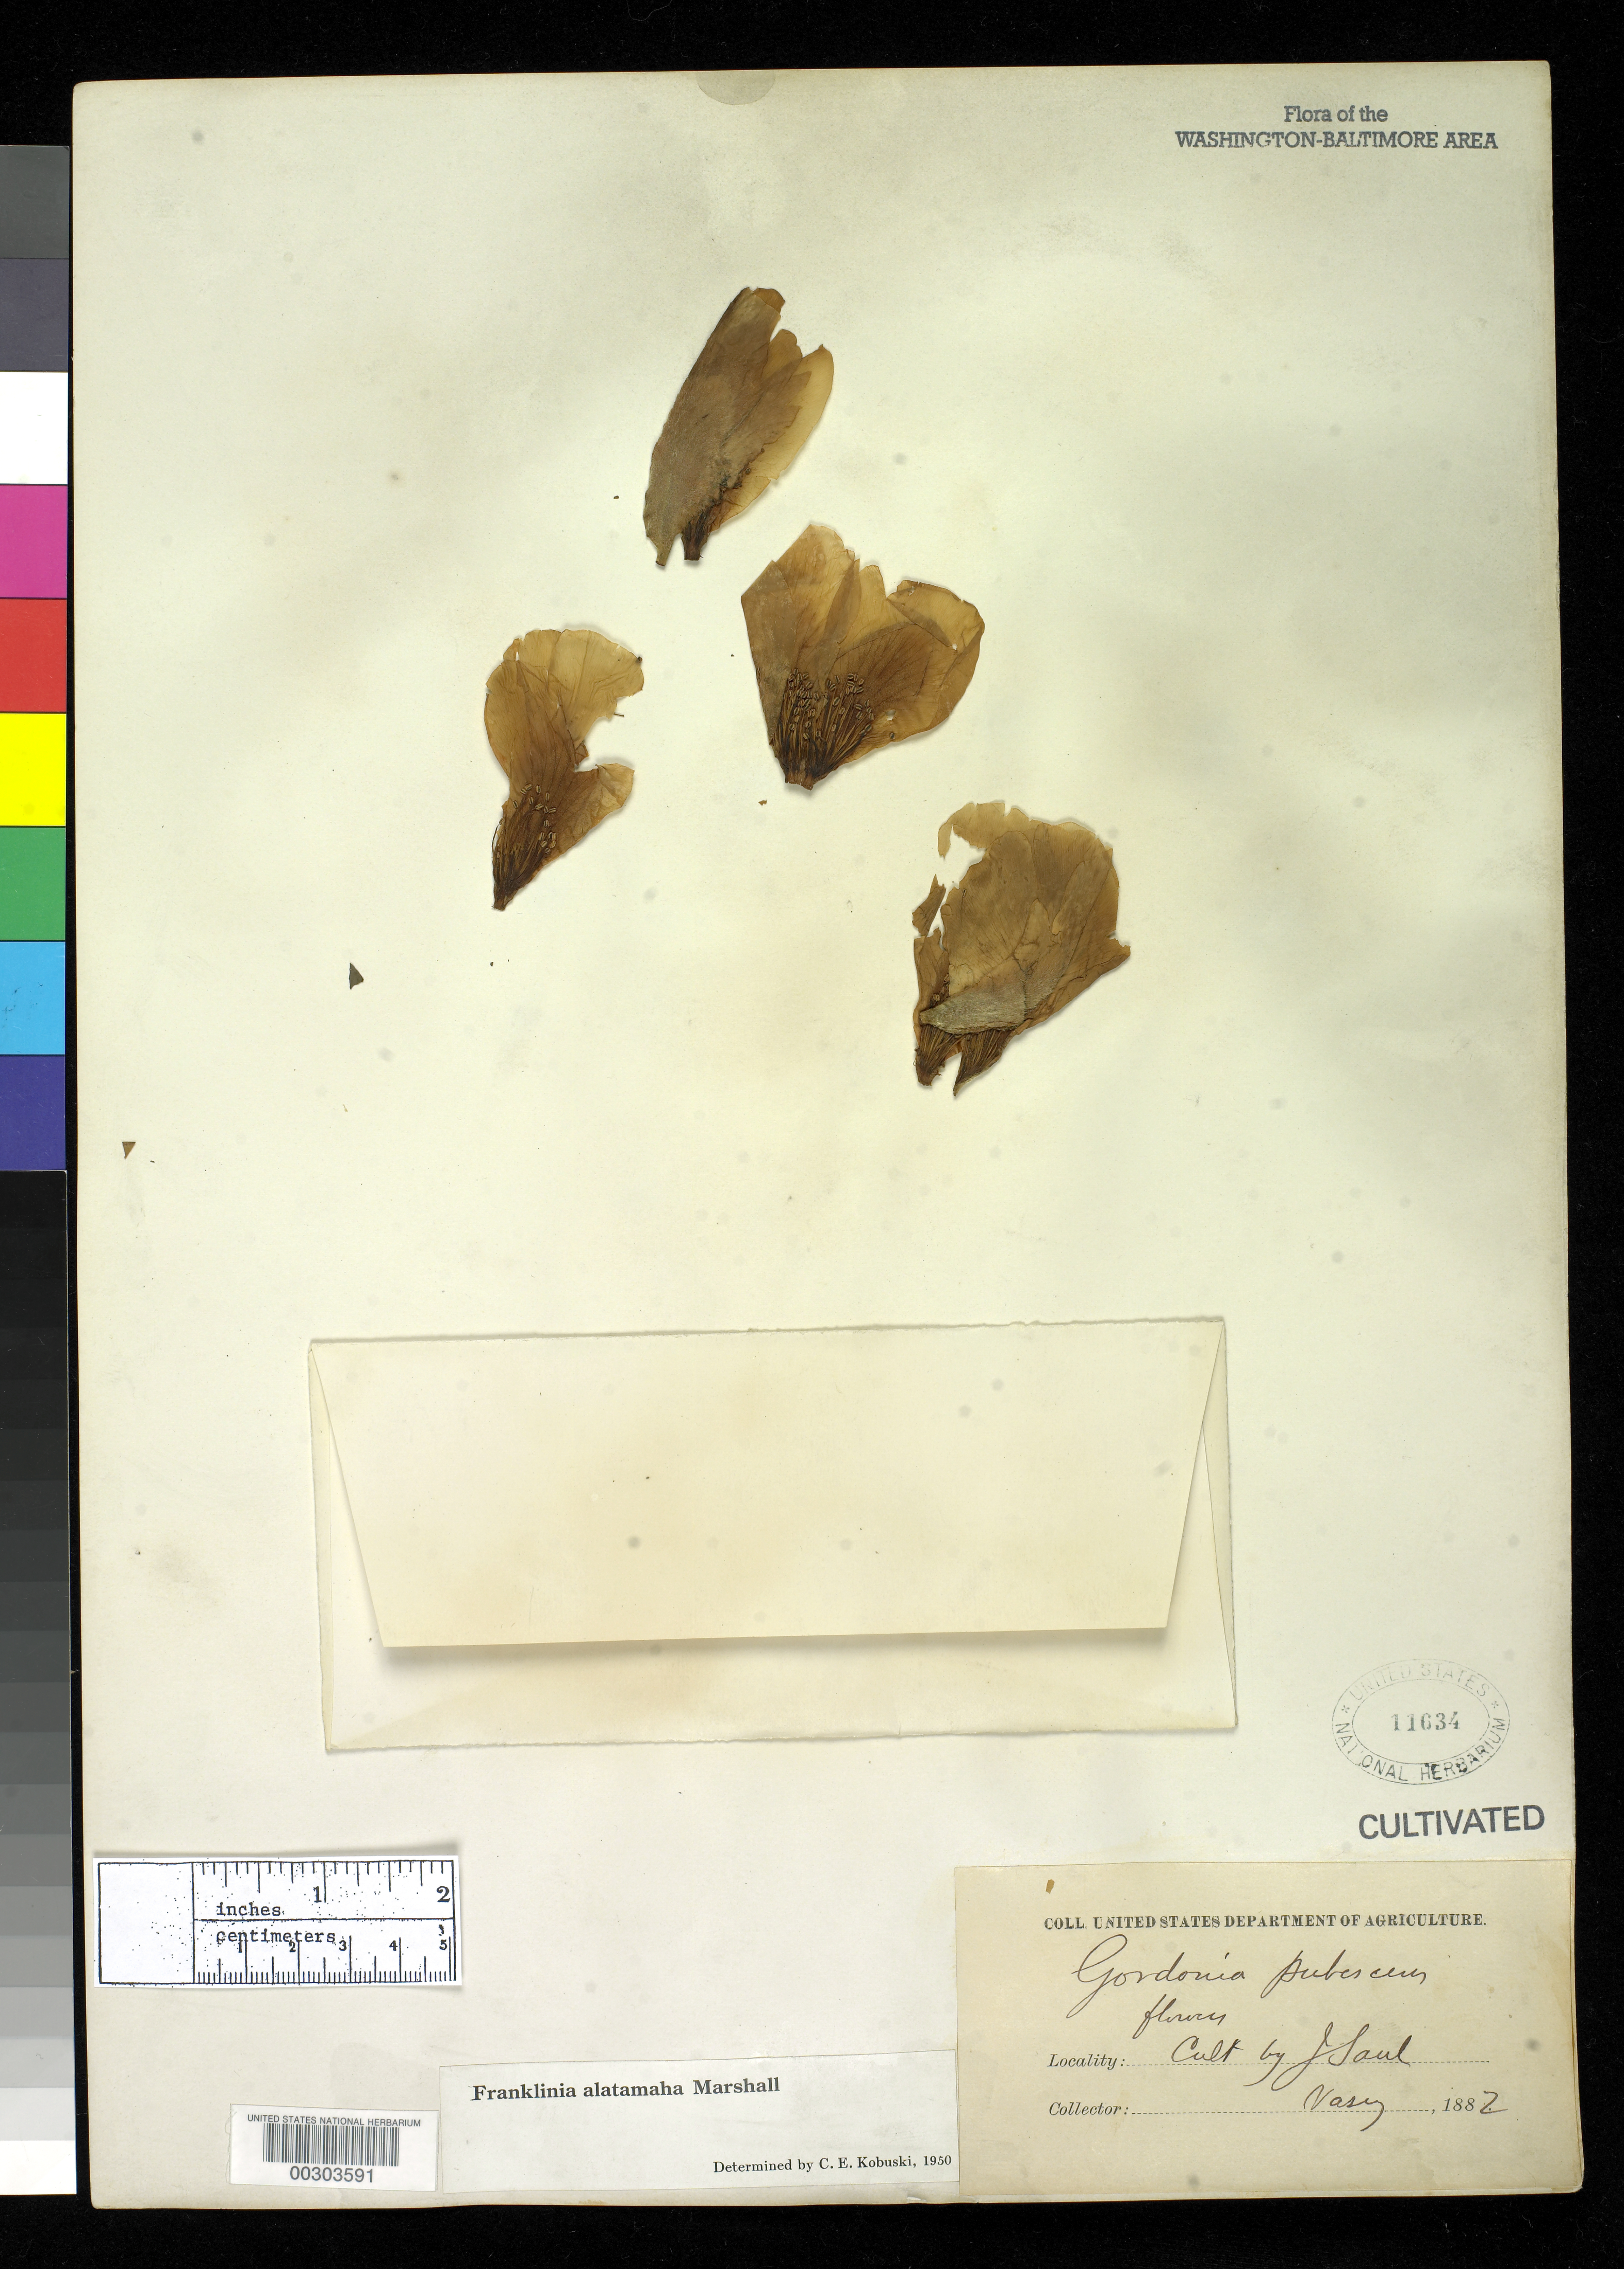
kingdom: Plantae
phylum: Tracheophyta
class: Magnoliopsida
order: Ericales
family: Theaceae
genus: Franklinia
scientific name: Franklinia alatamaha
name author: Marshall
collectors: G. R. Vasey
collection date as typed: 1882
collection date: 1882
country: United States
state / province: District of Columbia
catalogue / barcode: US 11634